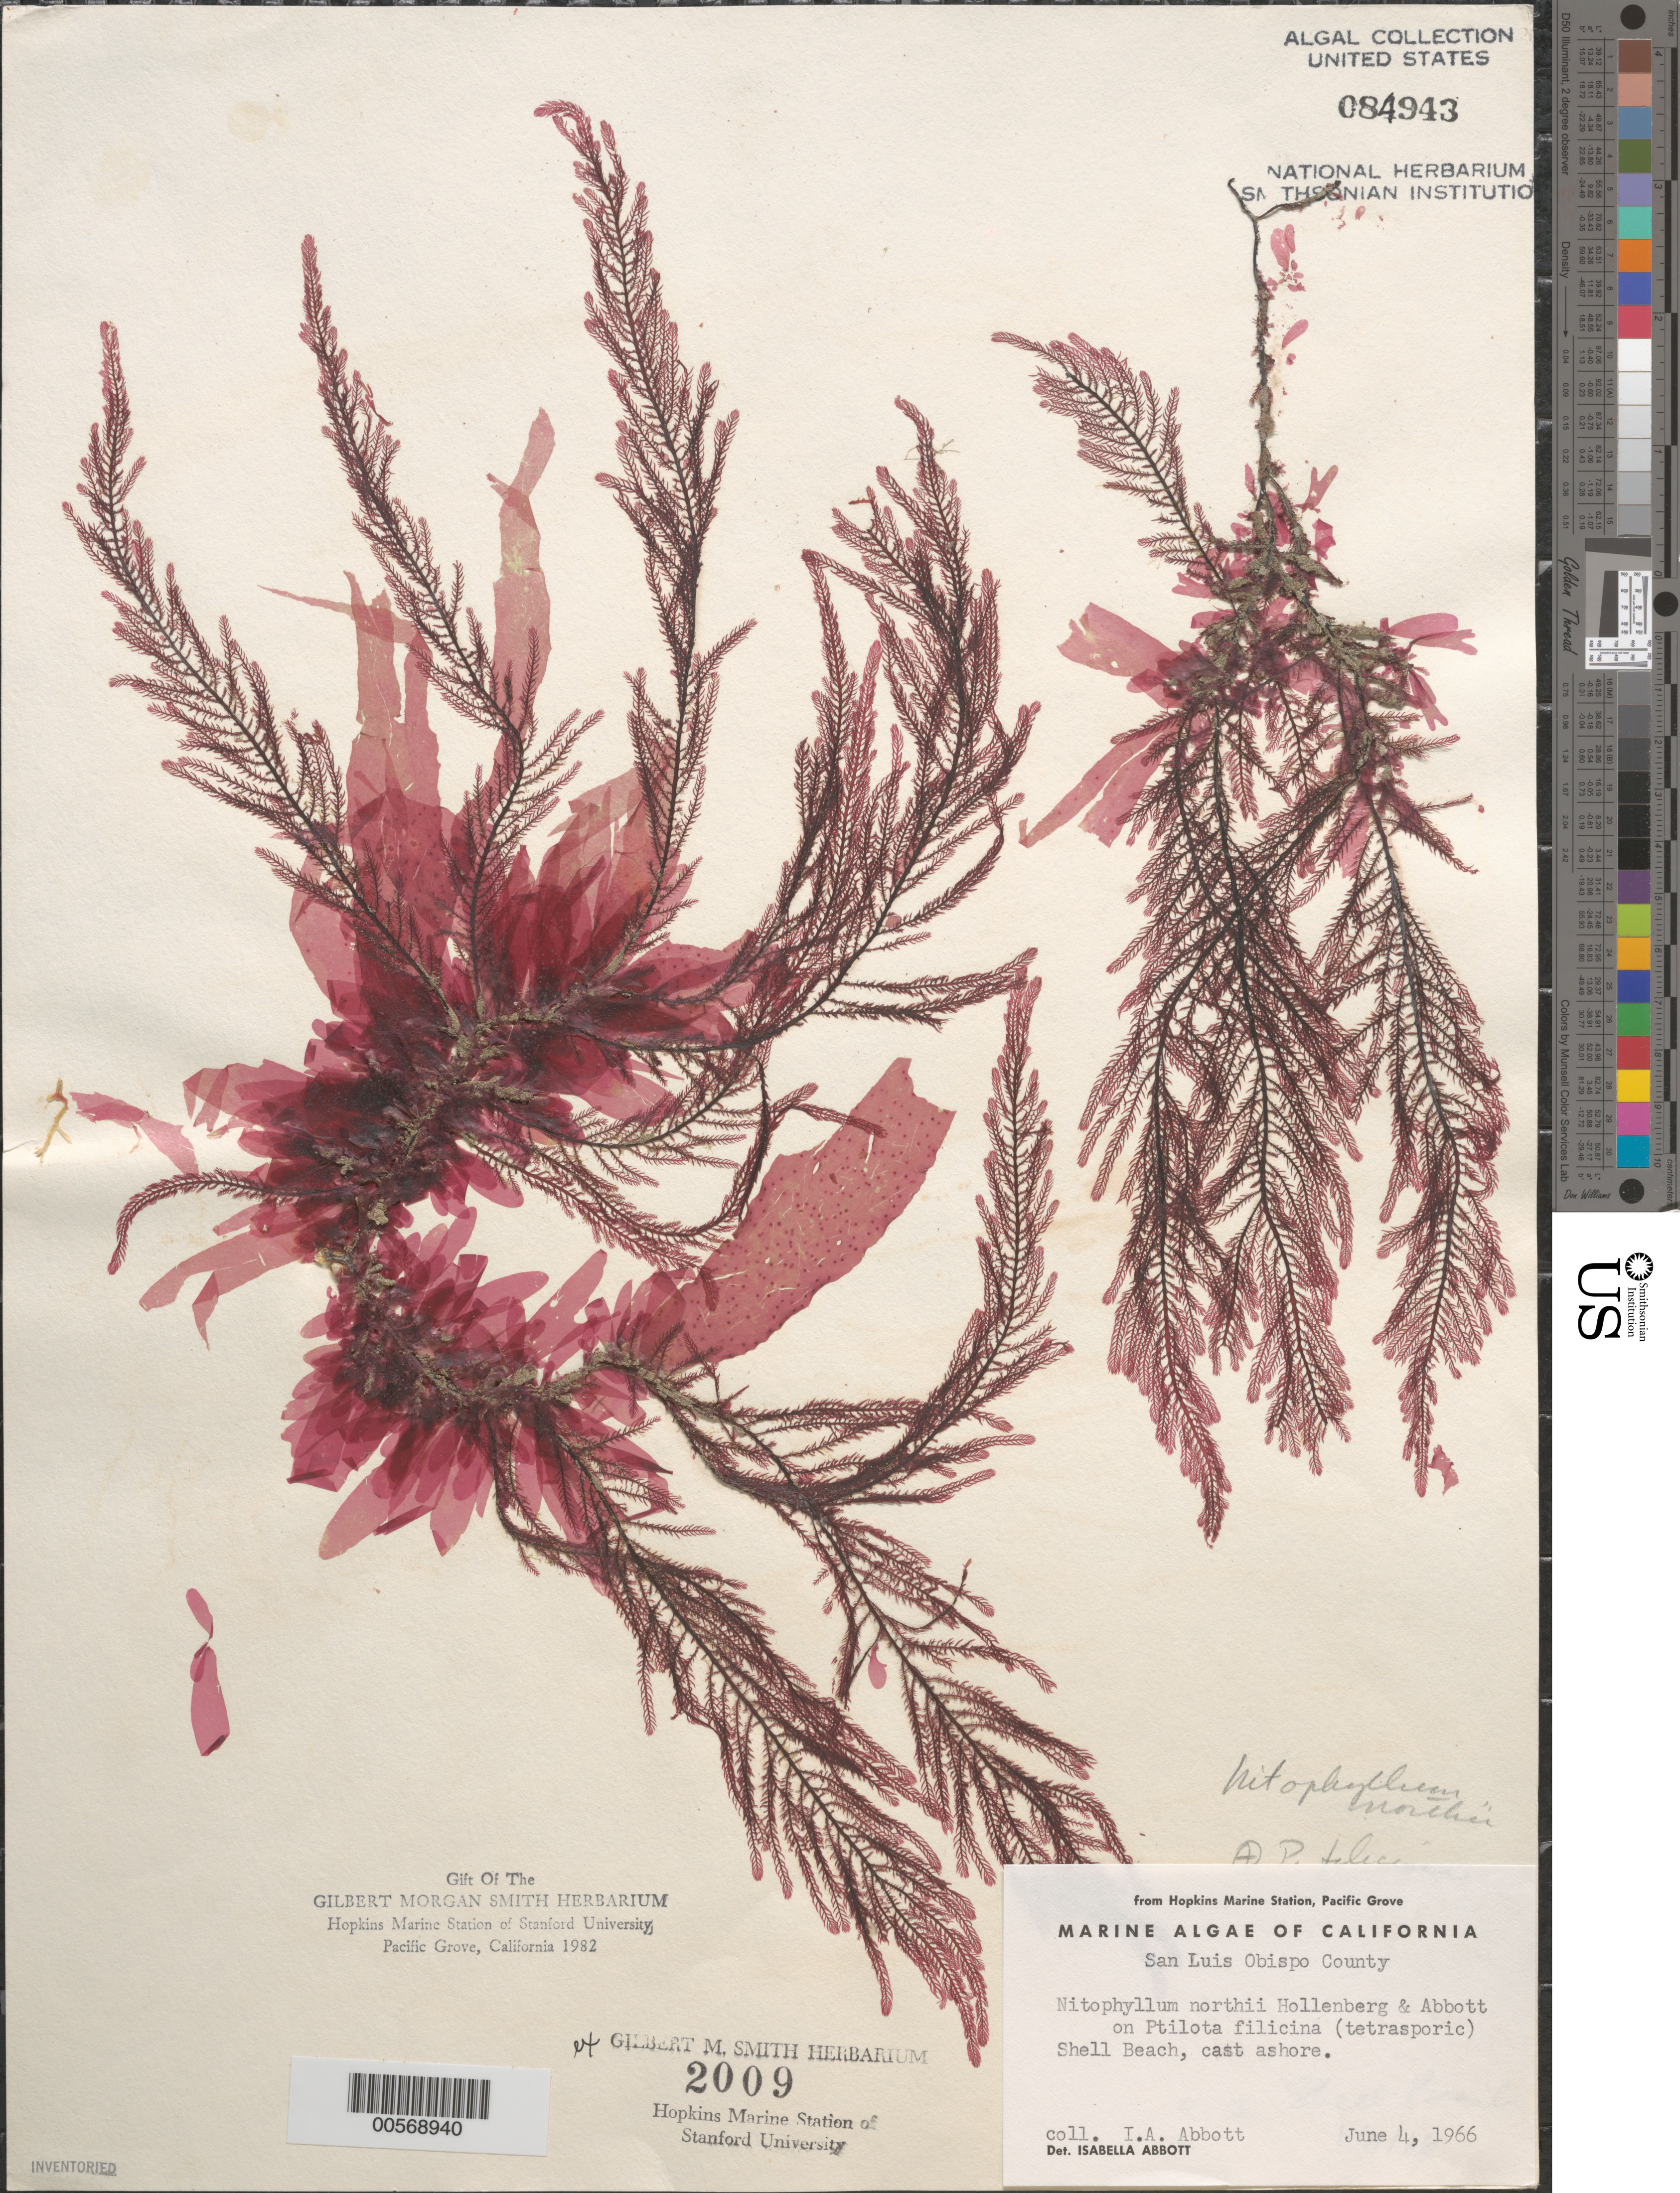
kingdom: Plantae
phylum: Rhodophyta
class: Florideophyceae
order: Ceramiales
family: Delesseriaceae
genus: Nitophyllum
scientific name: Nitophyllum northii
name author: Hollenb. & I.A. Abbott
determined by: Abbott, Isabella A.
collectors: I. A. Abbott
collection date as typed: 04 Jun 1966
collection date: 1966-06-04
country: United States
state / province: California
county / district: San Luis Obispo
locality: Shell Beach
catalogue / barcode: US 84943